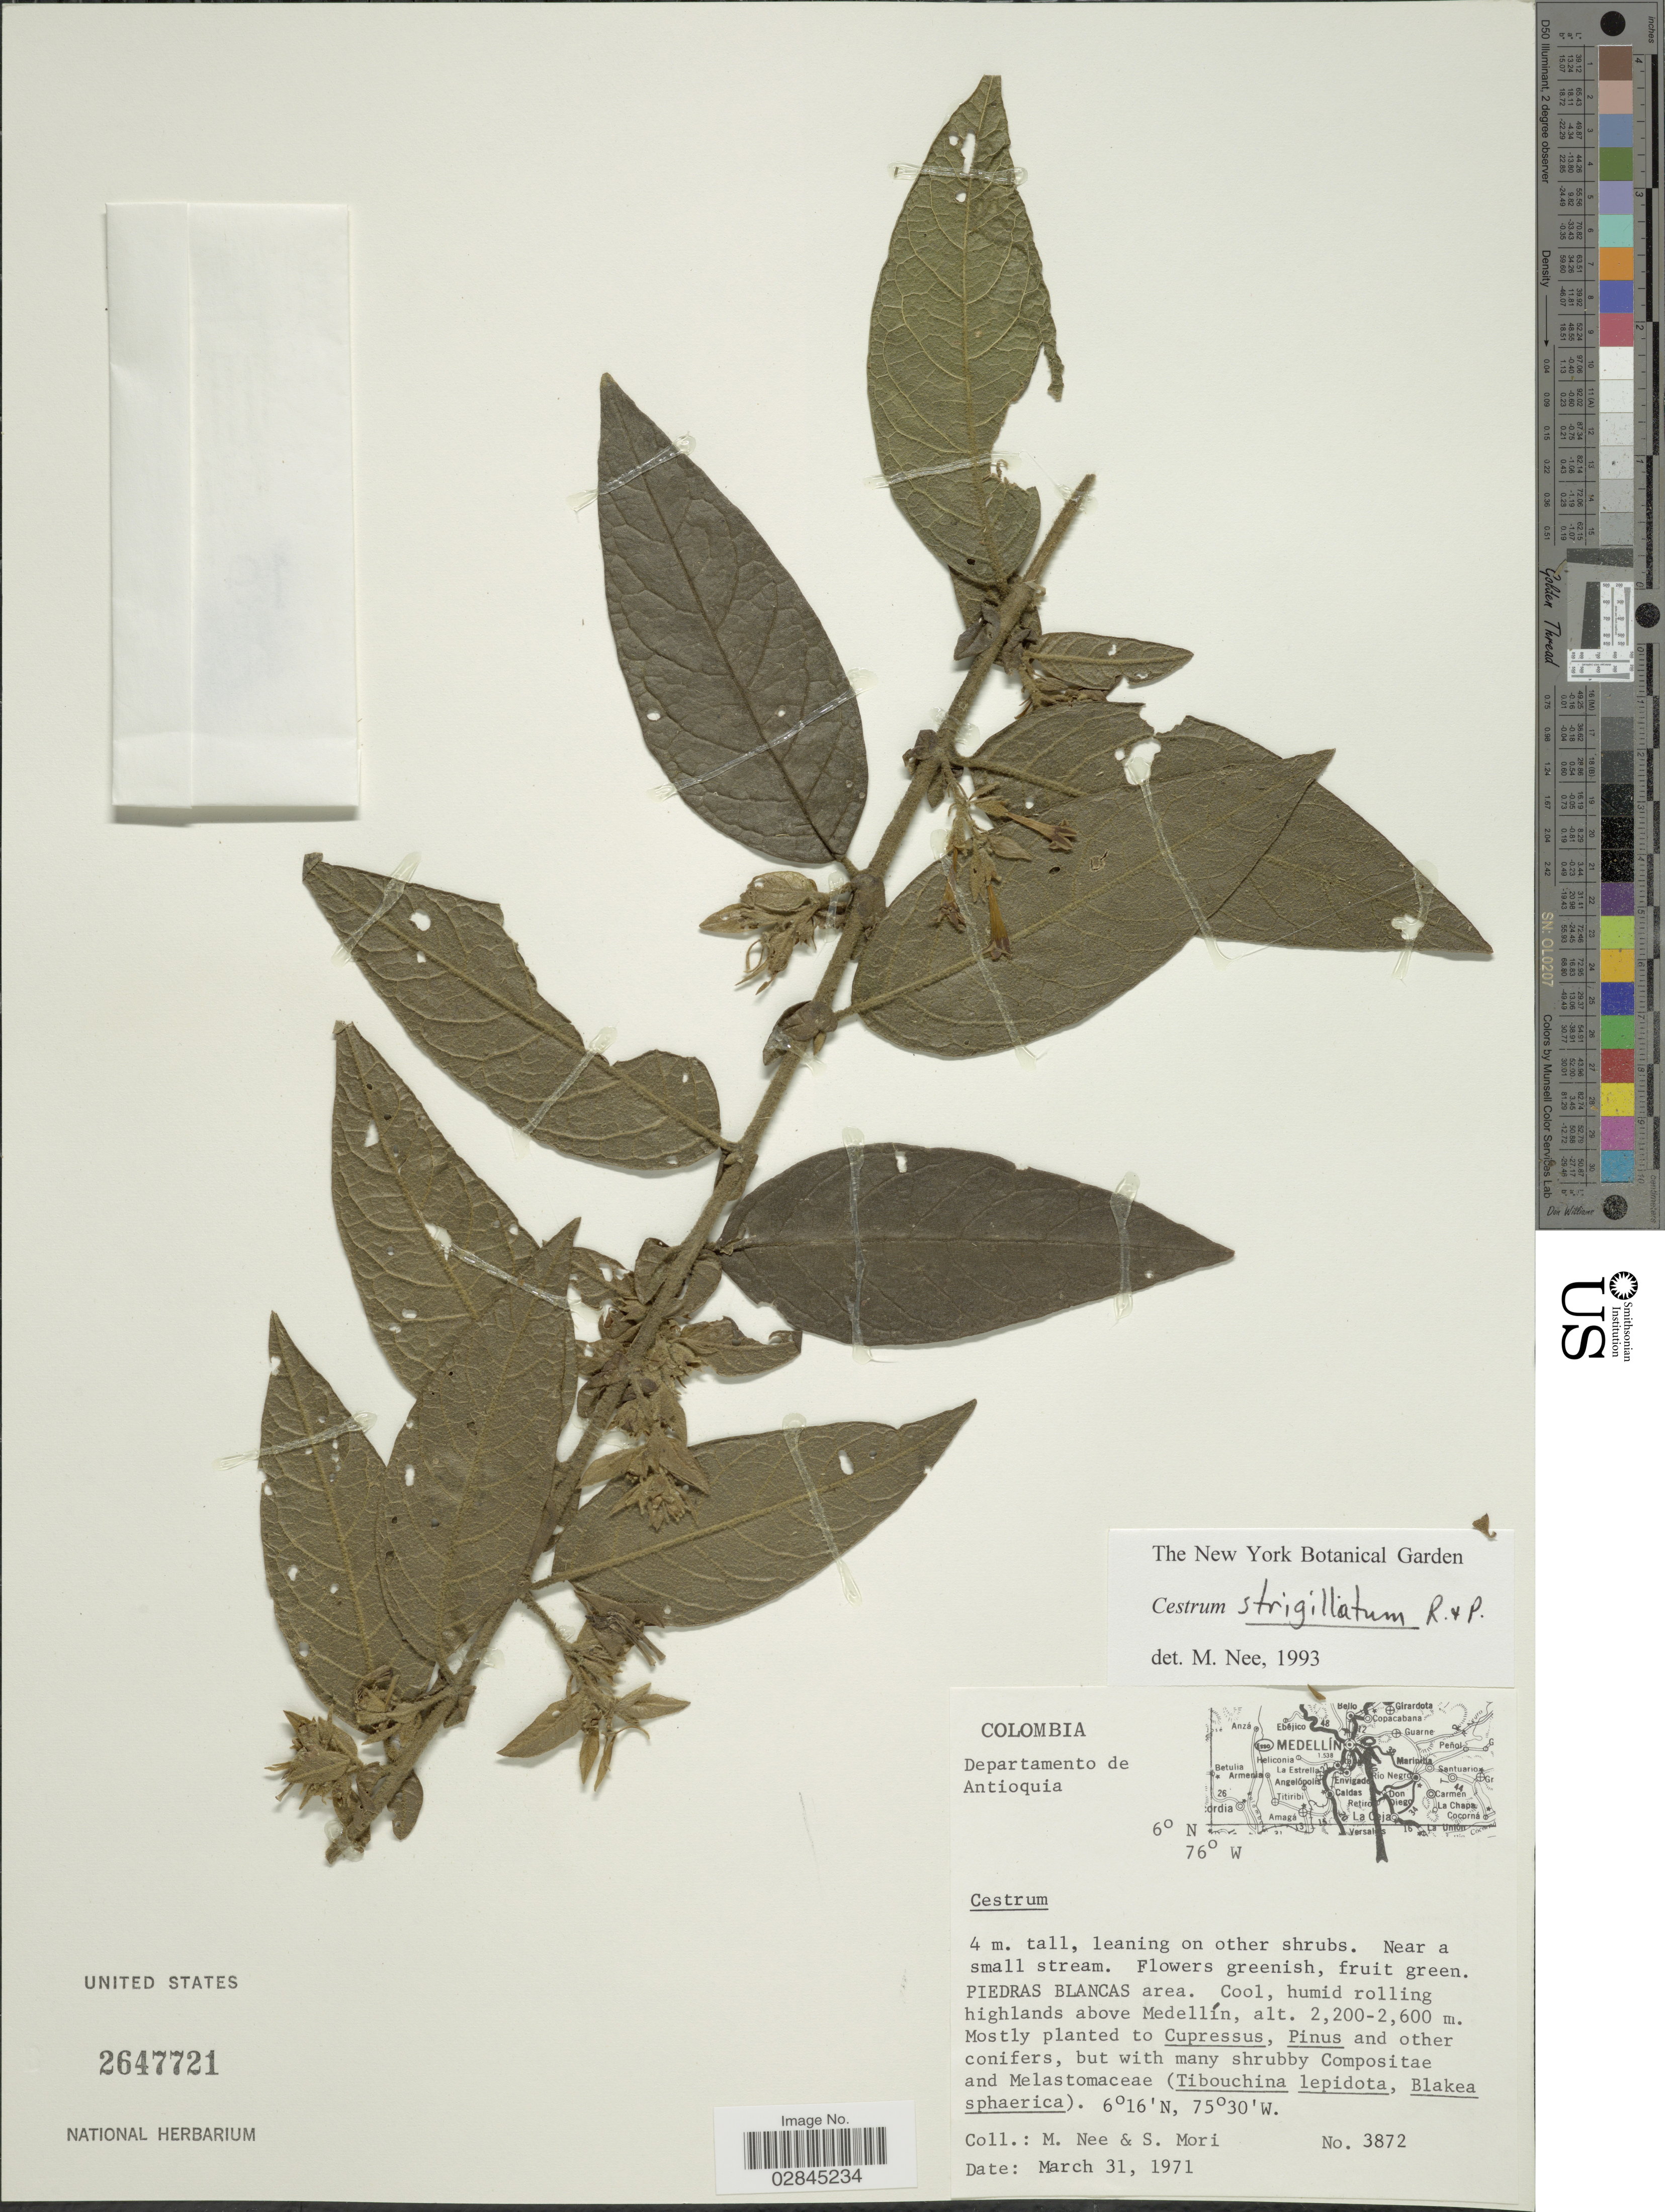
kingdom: Plantae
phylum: Tracheophyta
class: Magnoliopsida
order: Solanales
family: Solanaceae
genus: Cestrum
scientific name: Cestrum strigillatum var. calycinum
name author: Ruiz & Pav.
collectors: M. Nee & S. Mori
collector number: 3872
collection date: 1971-03-31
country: Colombia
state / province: Antioquia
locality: Departamento de Antioquia.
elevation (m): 2200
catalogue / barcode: US 2647721